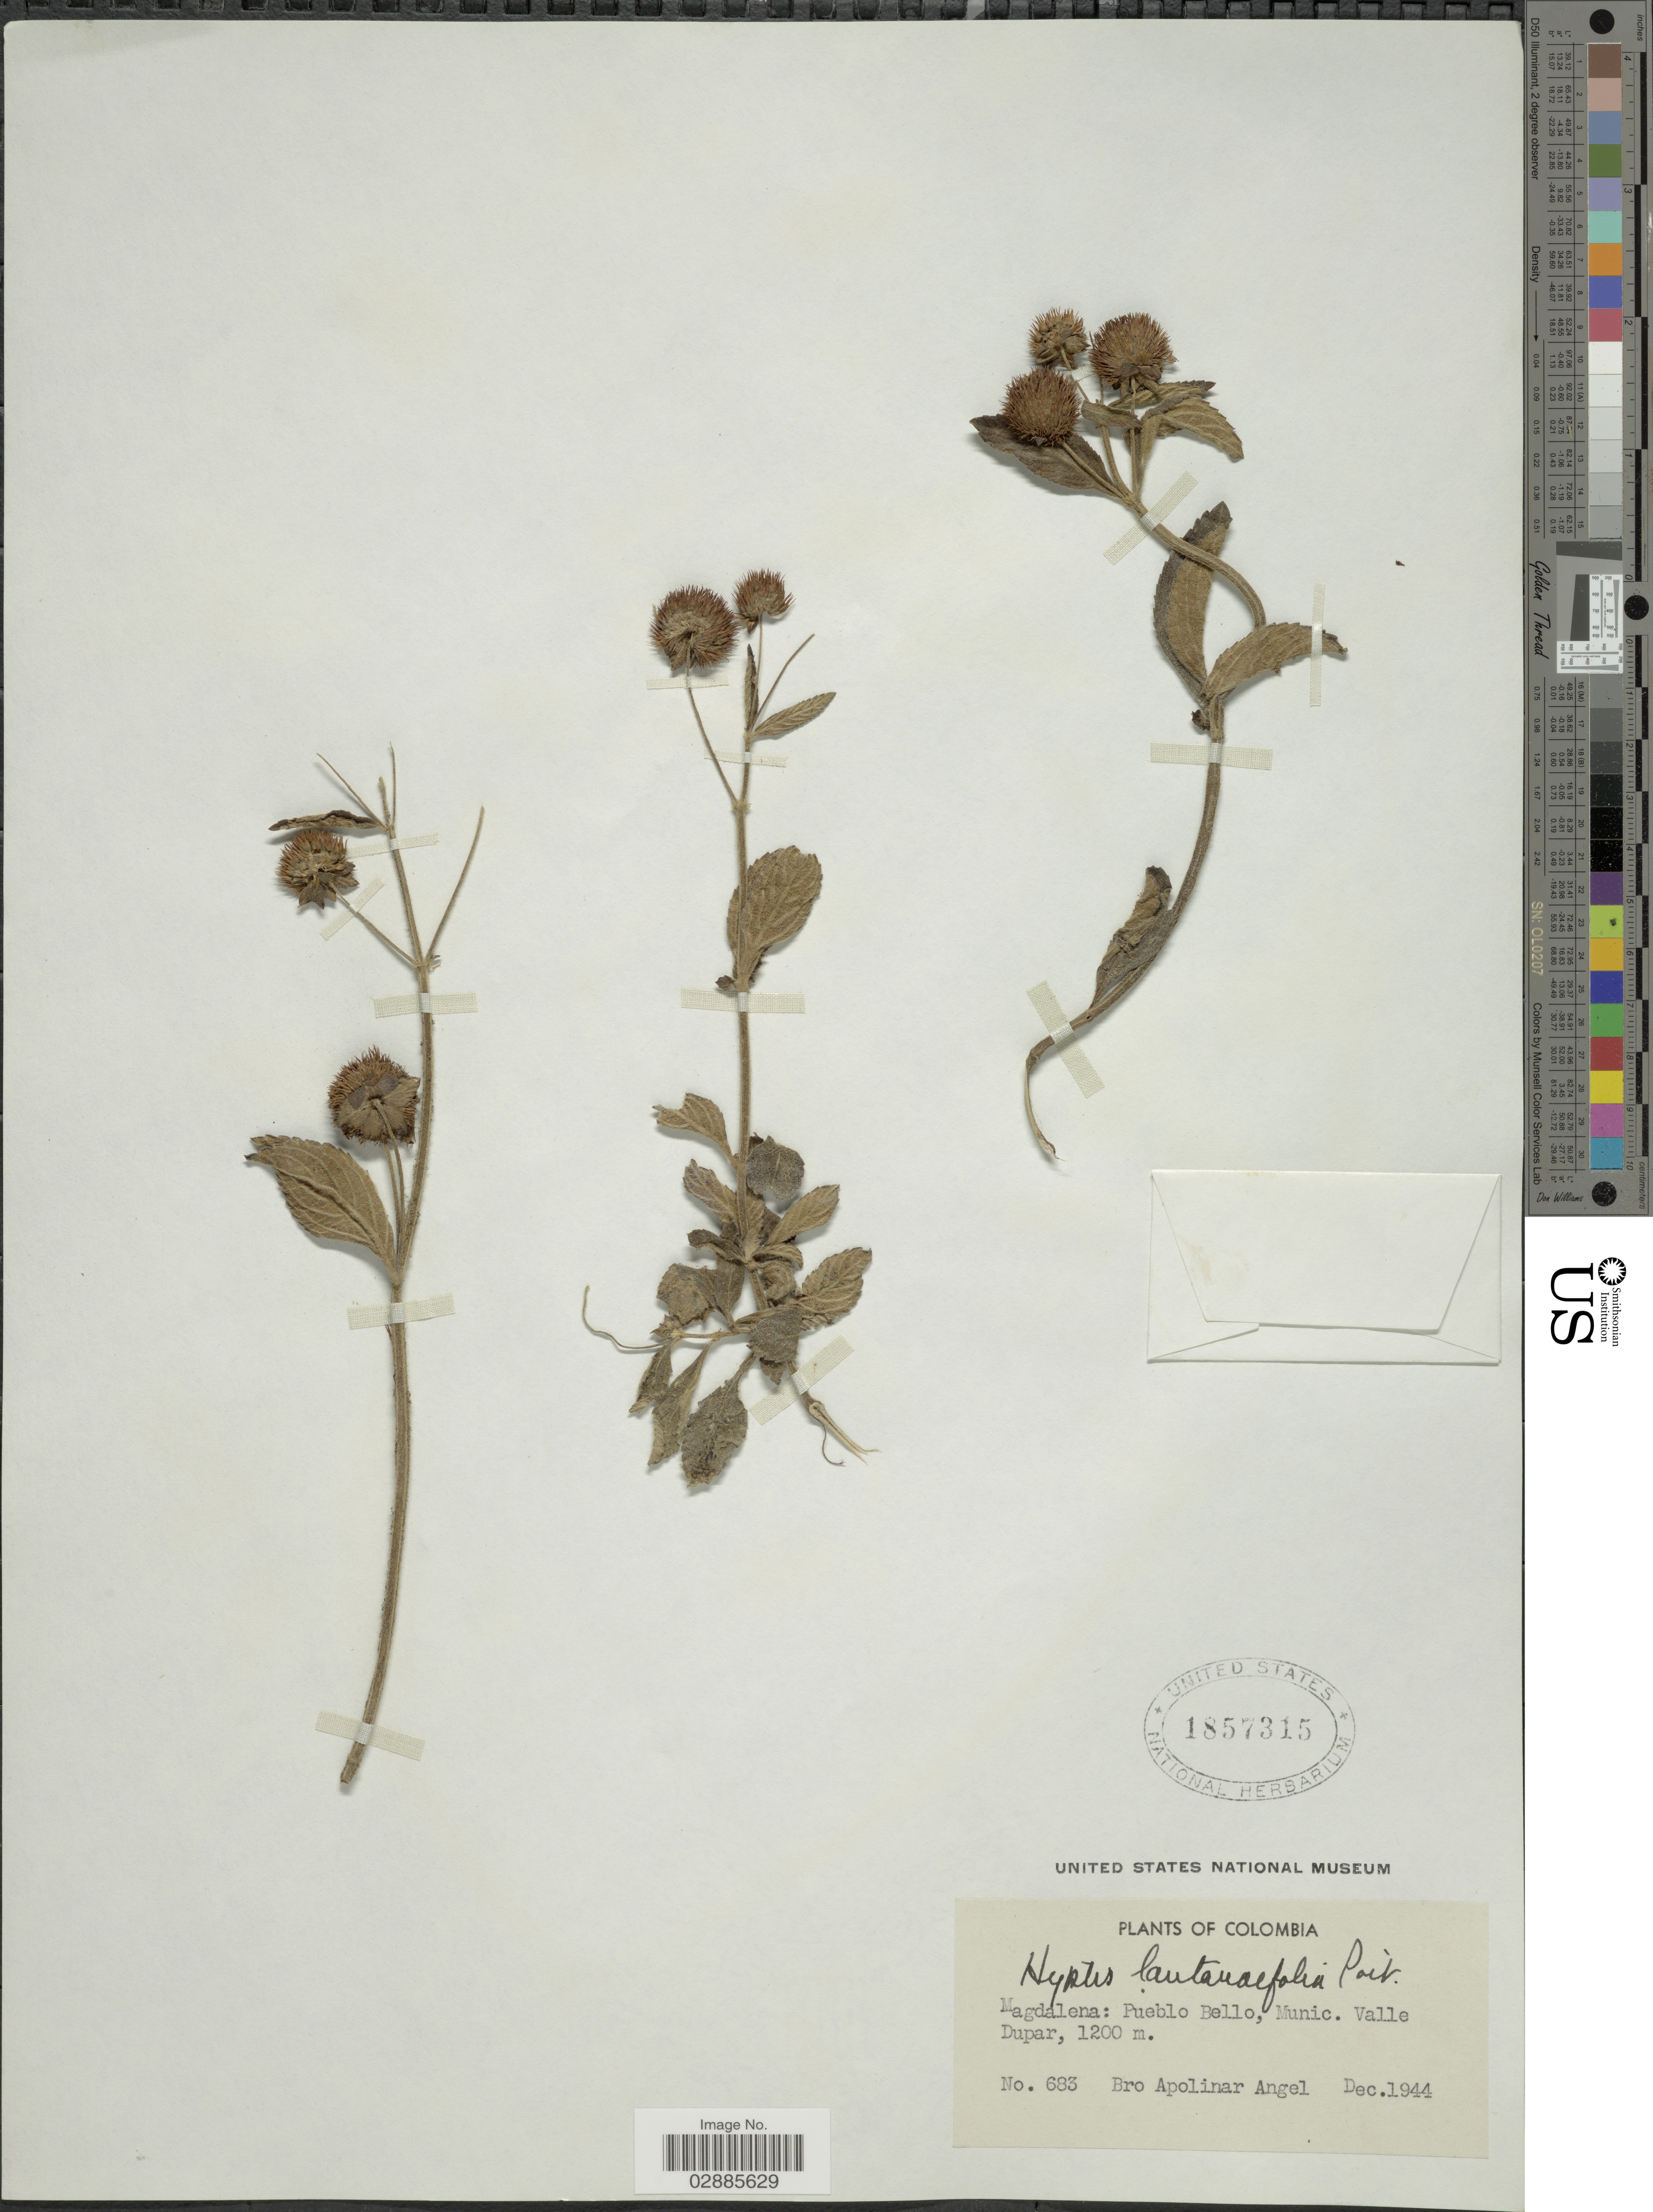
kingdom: Plantae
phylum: Tracheophyta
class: Magnoliopsida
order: Lamiales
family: Lamiaceae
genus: Hyptis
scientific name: Hyptis lantanifolia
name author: Poit.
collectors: Bro. Apolinar A.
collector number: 683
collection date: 1944-12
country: Colombia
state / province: Magdalena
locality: Pueblo Bello, Munic. Valle Dupar.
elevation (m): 1200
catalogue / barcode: US 1857315